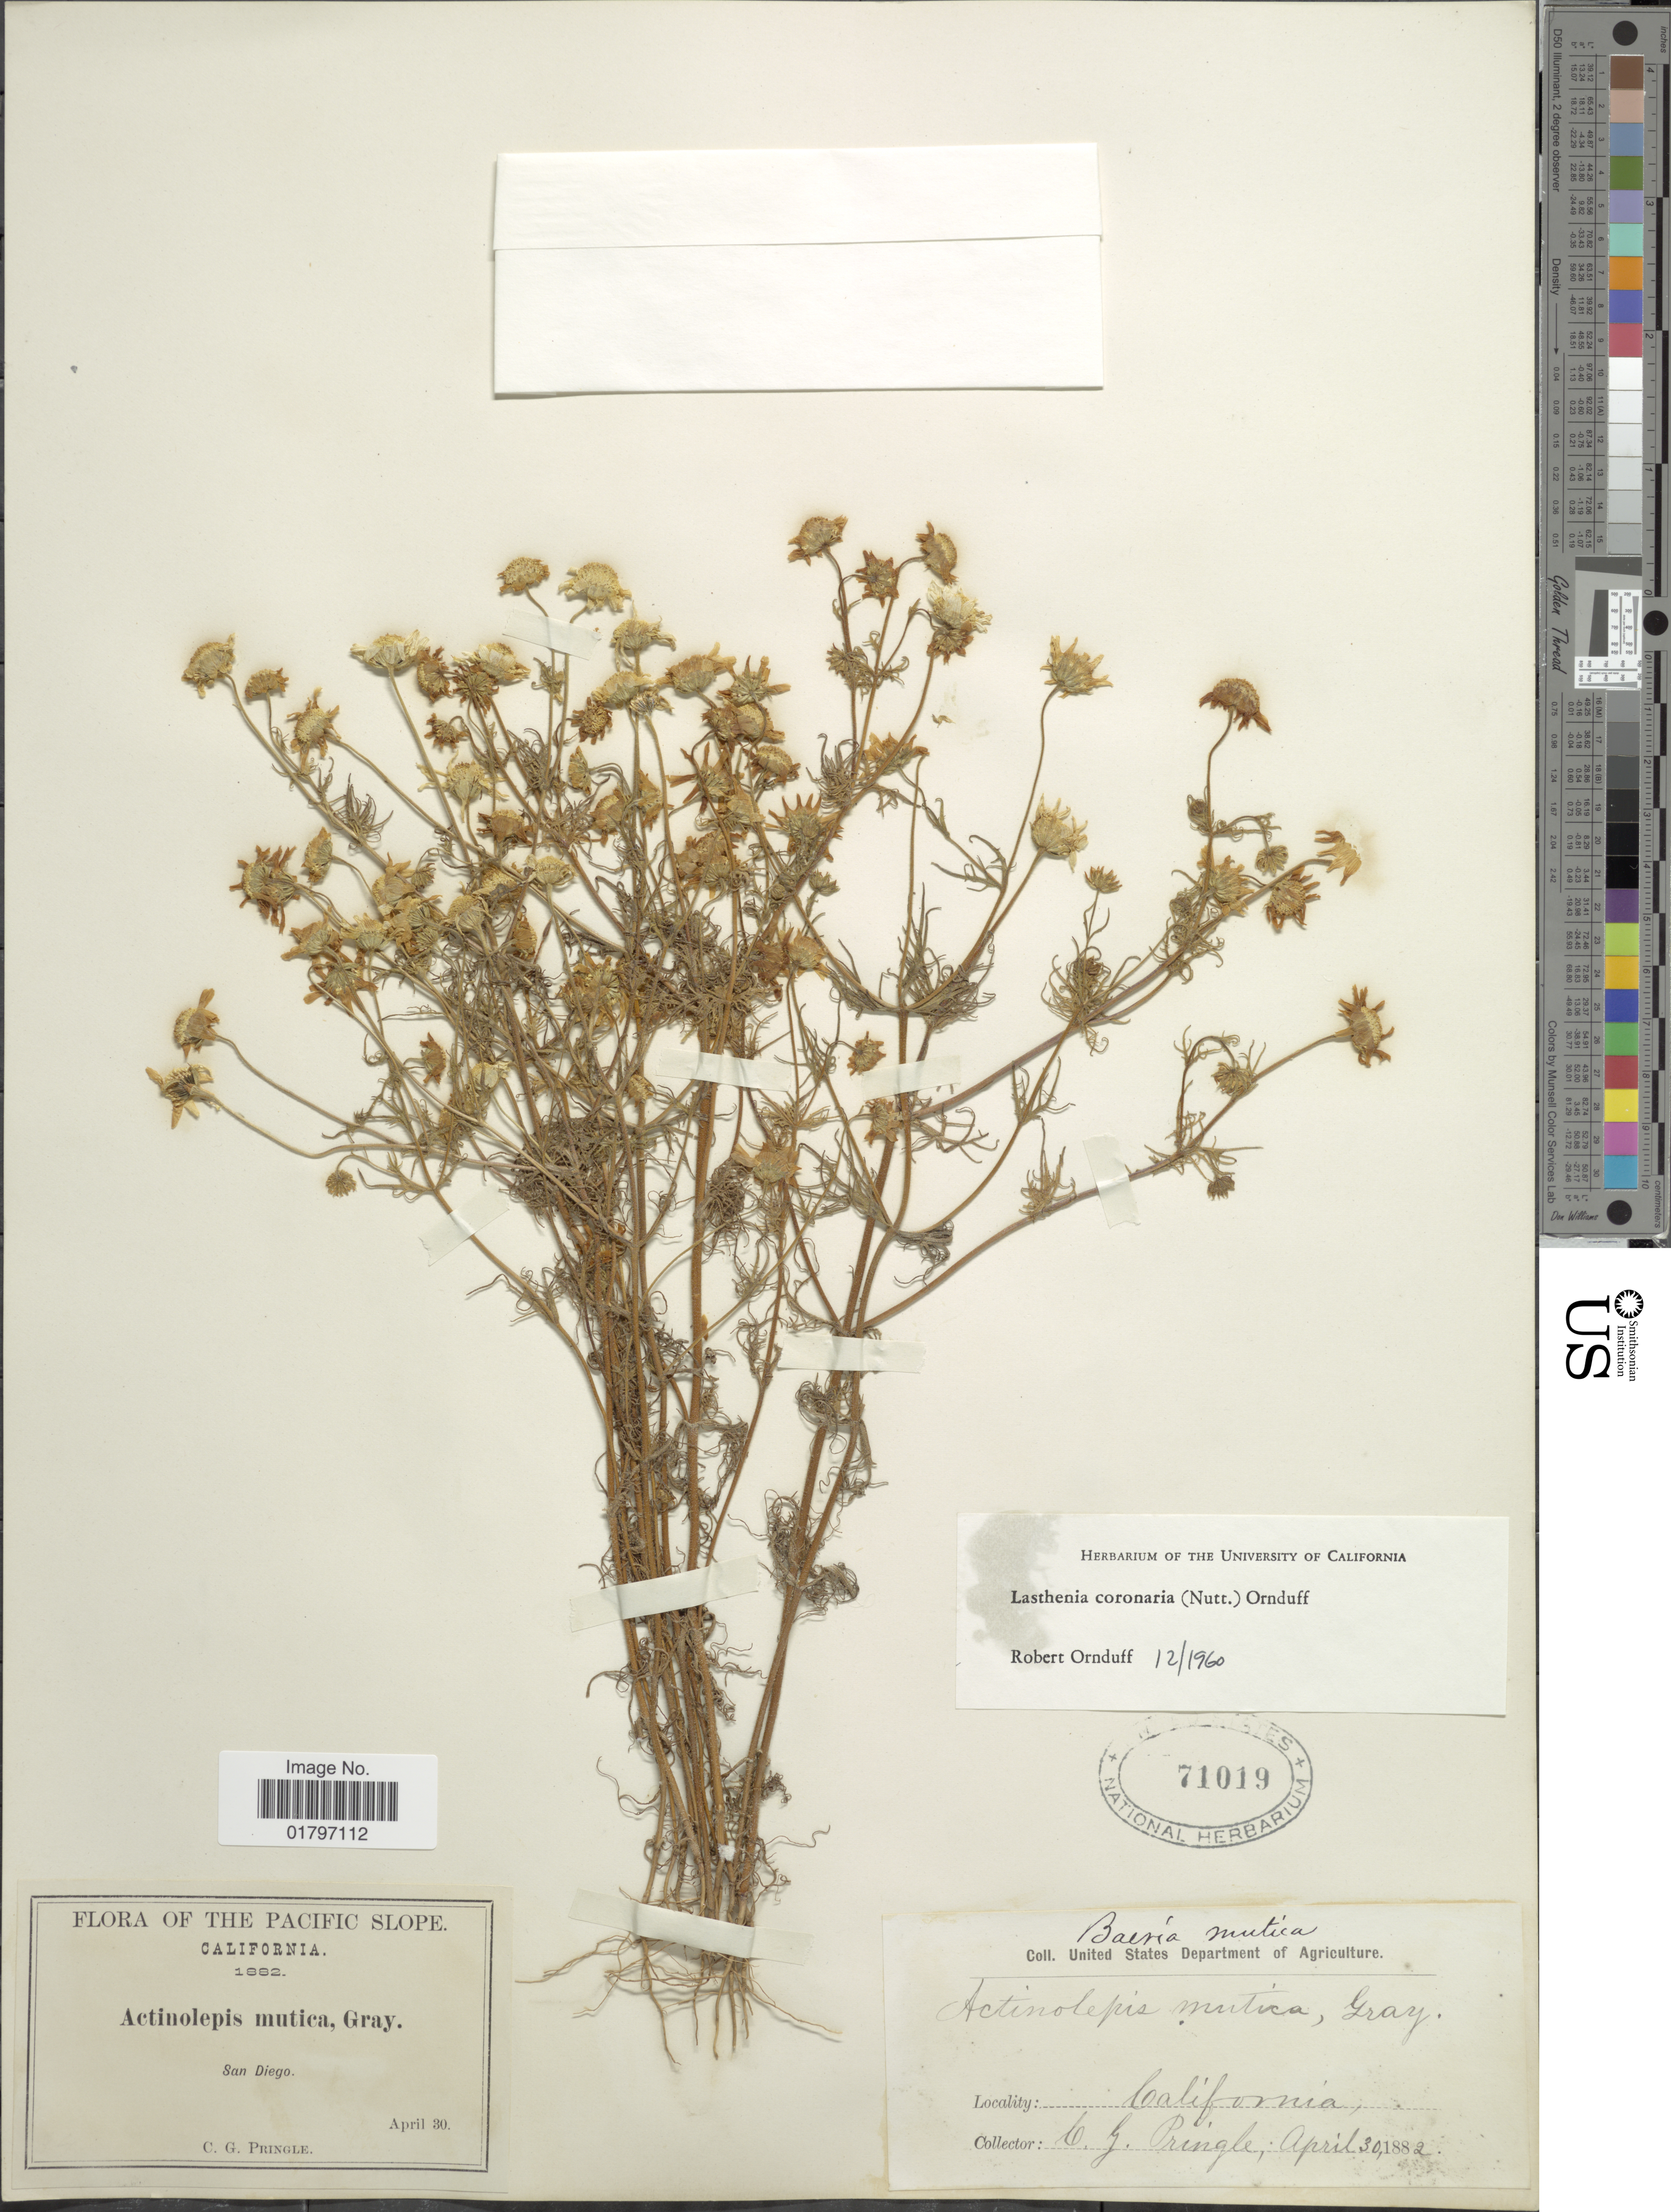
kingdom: Plantae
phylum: Tracheophyta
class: Magnoliopsida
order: Asterales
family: Asteraceae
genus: Lasthenia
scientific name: Lasthenia coronaria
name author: (Nutt.) Ornduff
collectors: C. G. Pringle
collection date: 1882-04-30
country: United States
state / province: California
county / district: San Diego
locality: Pacific Slope. San Diego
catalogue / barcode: US 71019